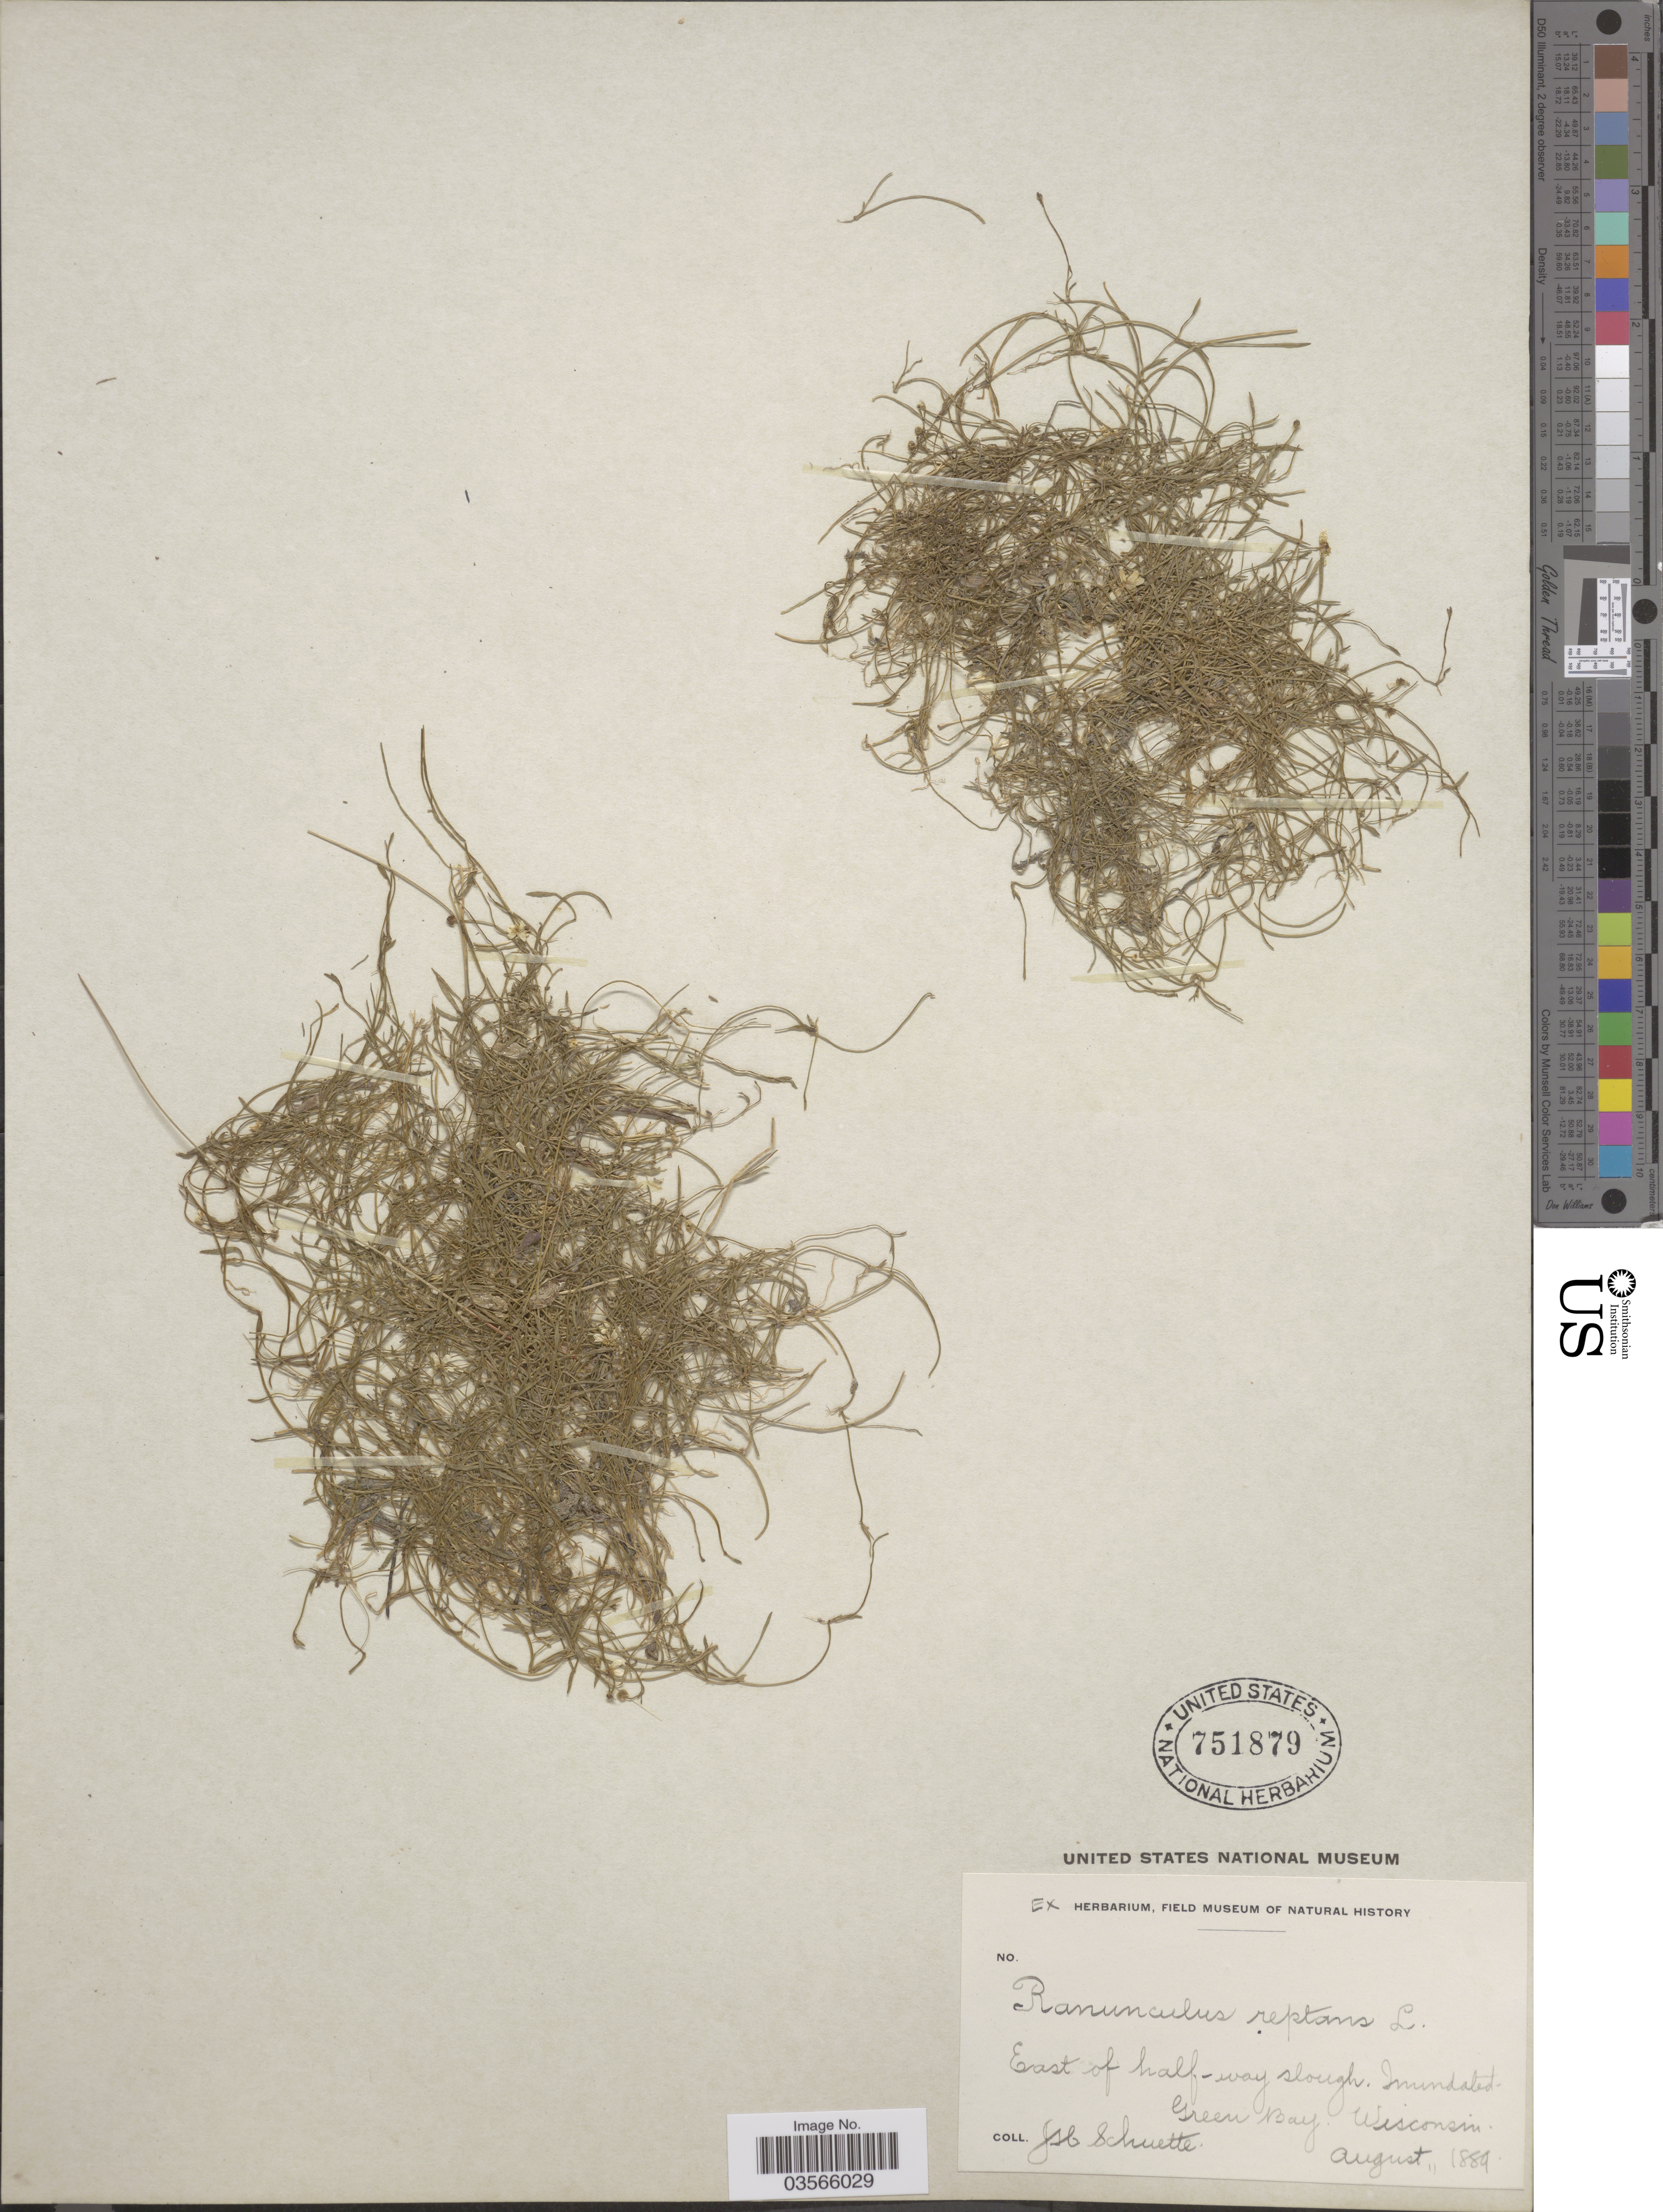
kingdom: Plantae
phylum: Tracheophyta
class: Magnoliopsida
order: Ranunculales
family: Ranunculaceae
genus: Ranunculus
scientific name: Ranunculus flammula var. filiformis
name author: (Michx.) Hook.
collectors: J. H. Schuette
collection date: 1889-08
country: United States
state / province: Wisconsin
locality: East of half-way slough. Inundated Green Bay.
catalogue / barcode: US 751879